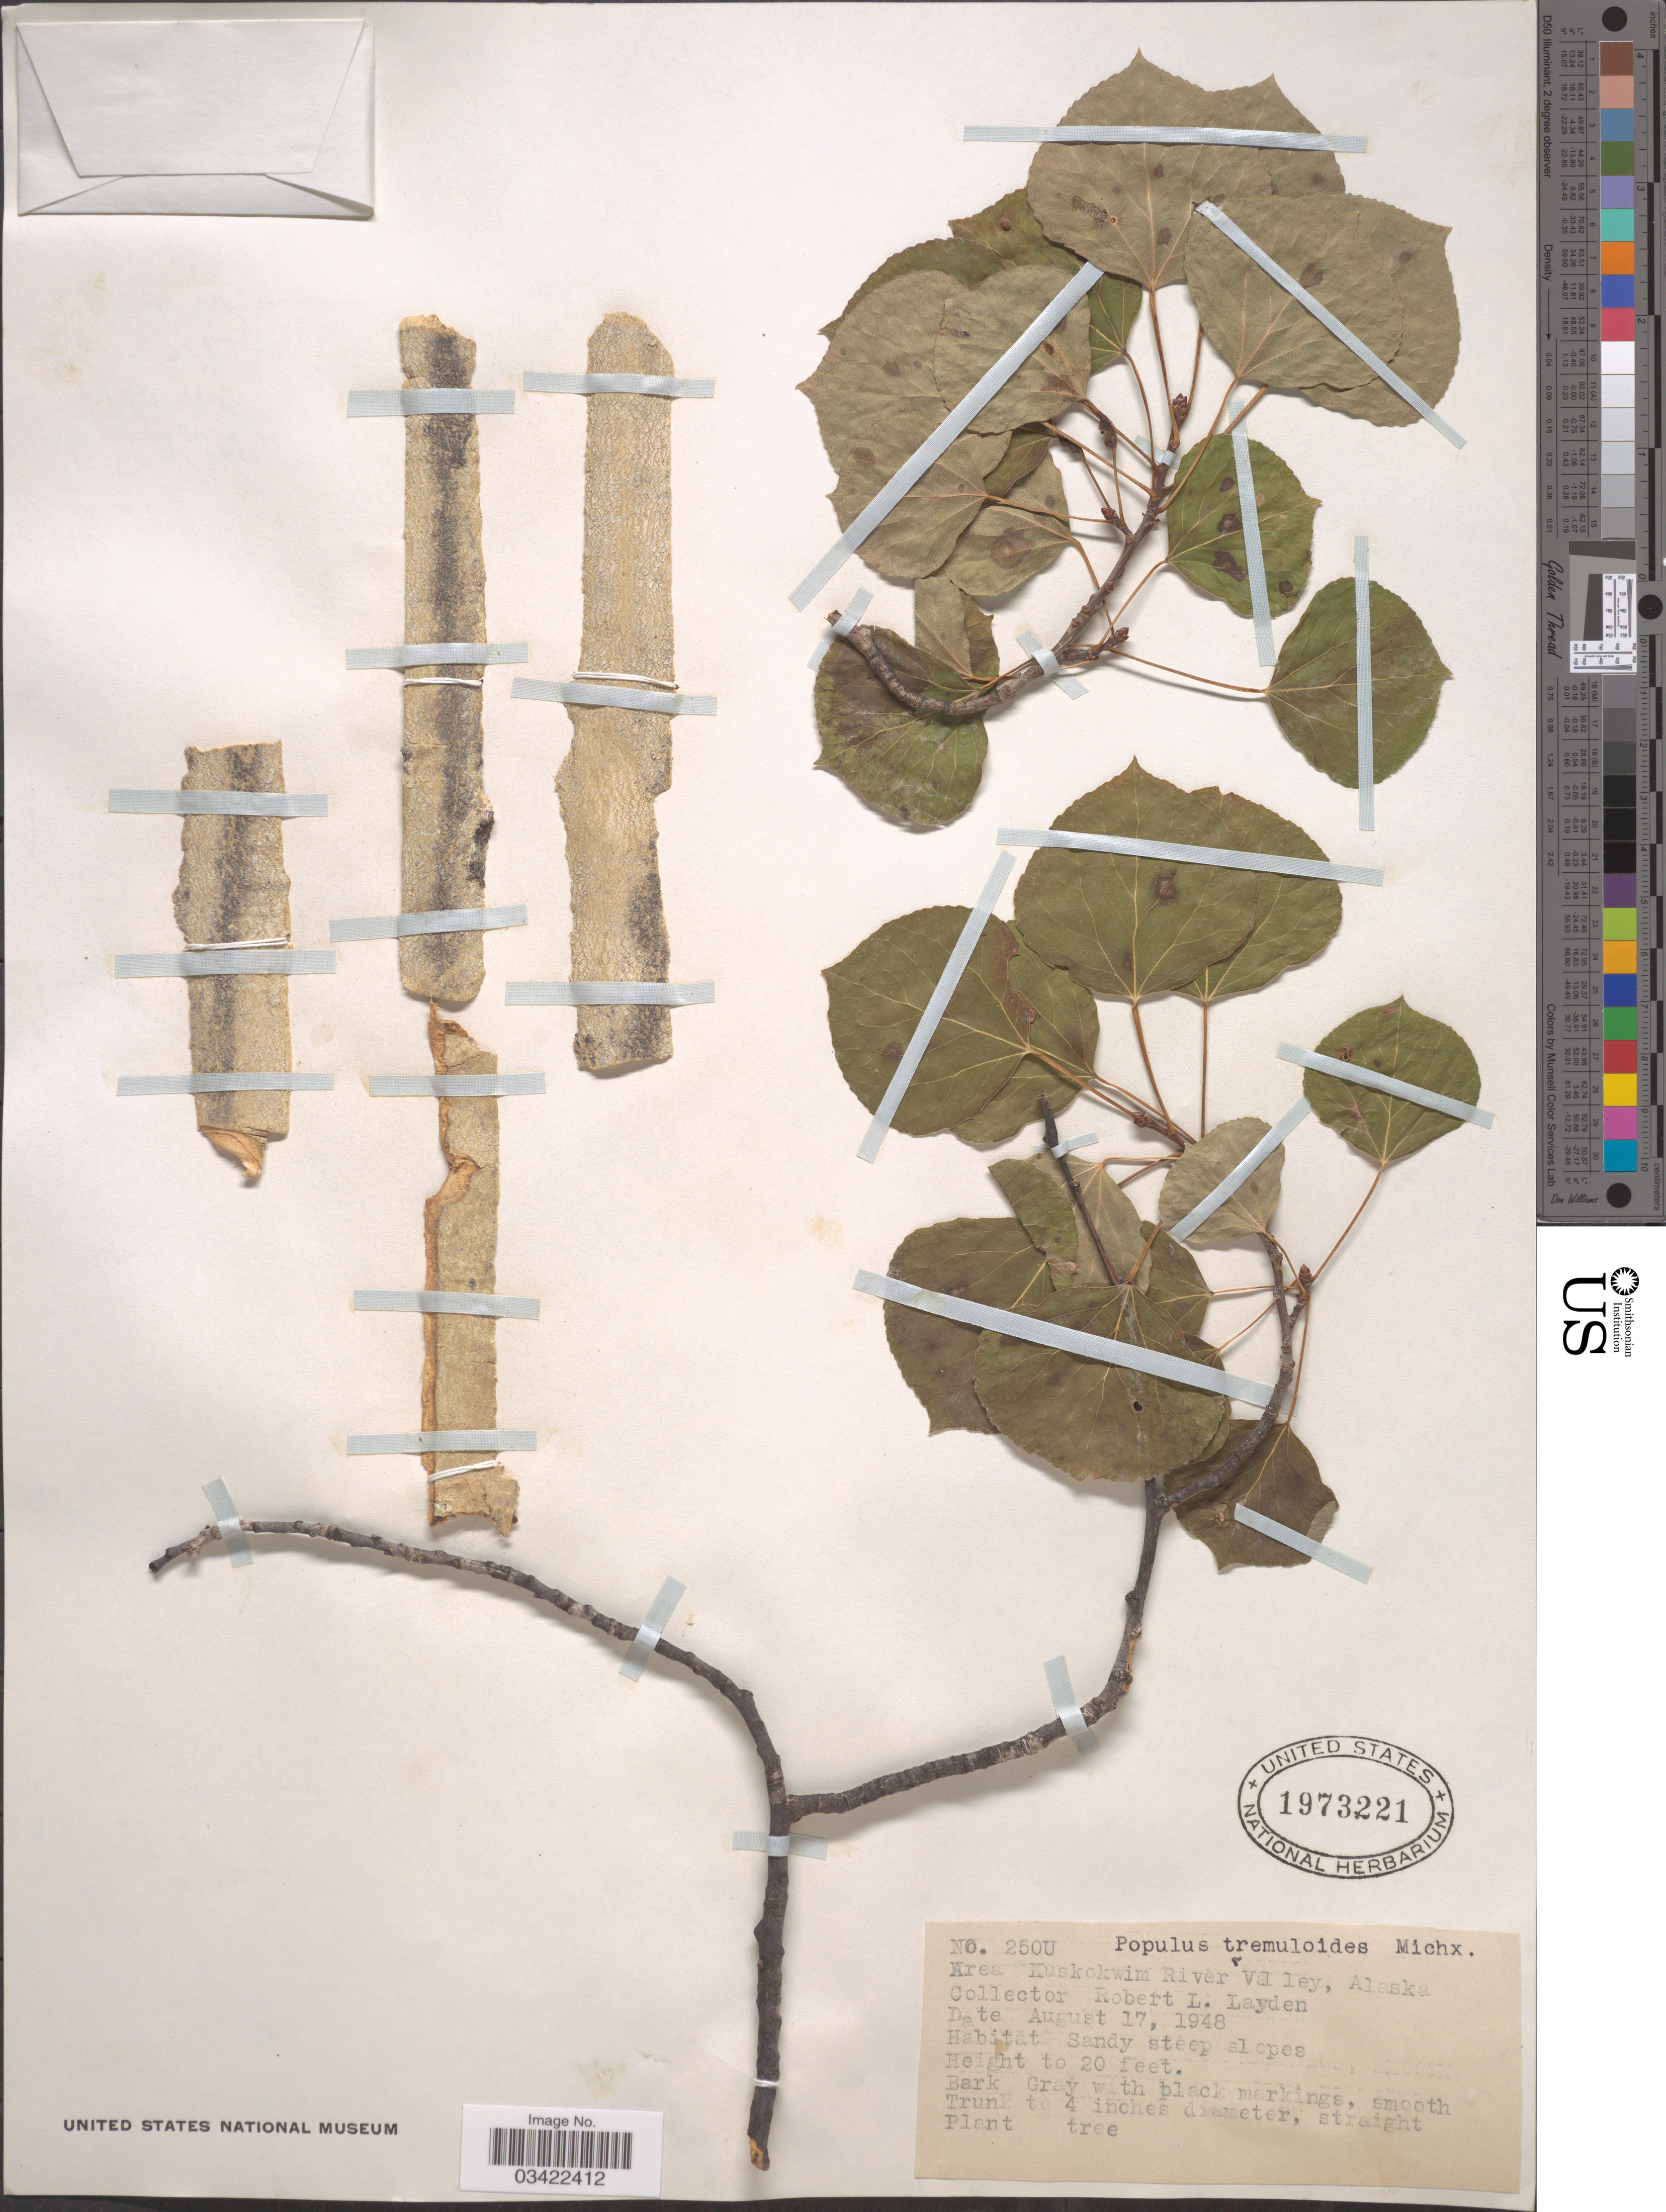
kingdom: Plantae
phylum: Tracheophyta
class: Magnoliopsida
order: Malpighiales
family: Salicaceae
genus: Populus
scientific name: Populus tremuloides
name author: Michx.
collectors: R. Layden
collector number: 250U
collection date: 1948-08-17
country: United States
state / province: Alaska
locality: Area Kuskokwim River Valley.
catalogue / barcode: US 1973221